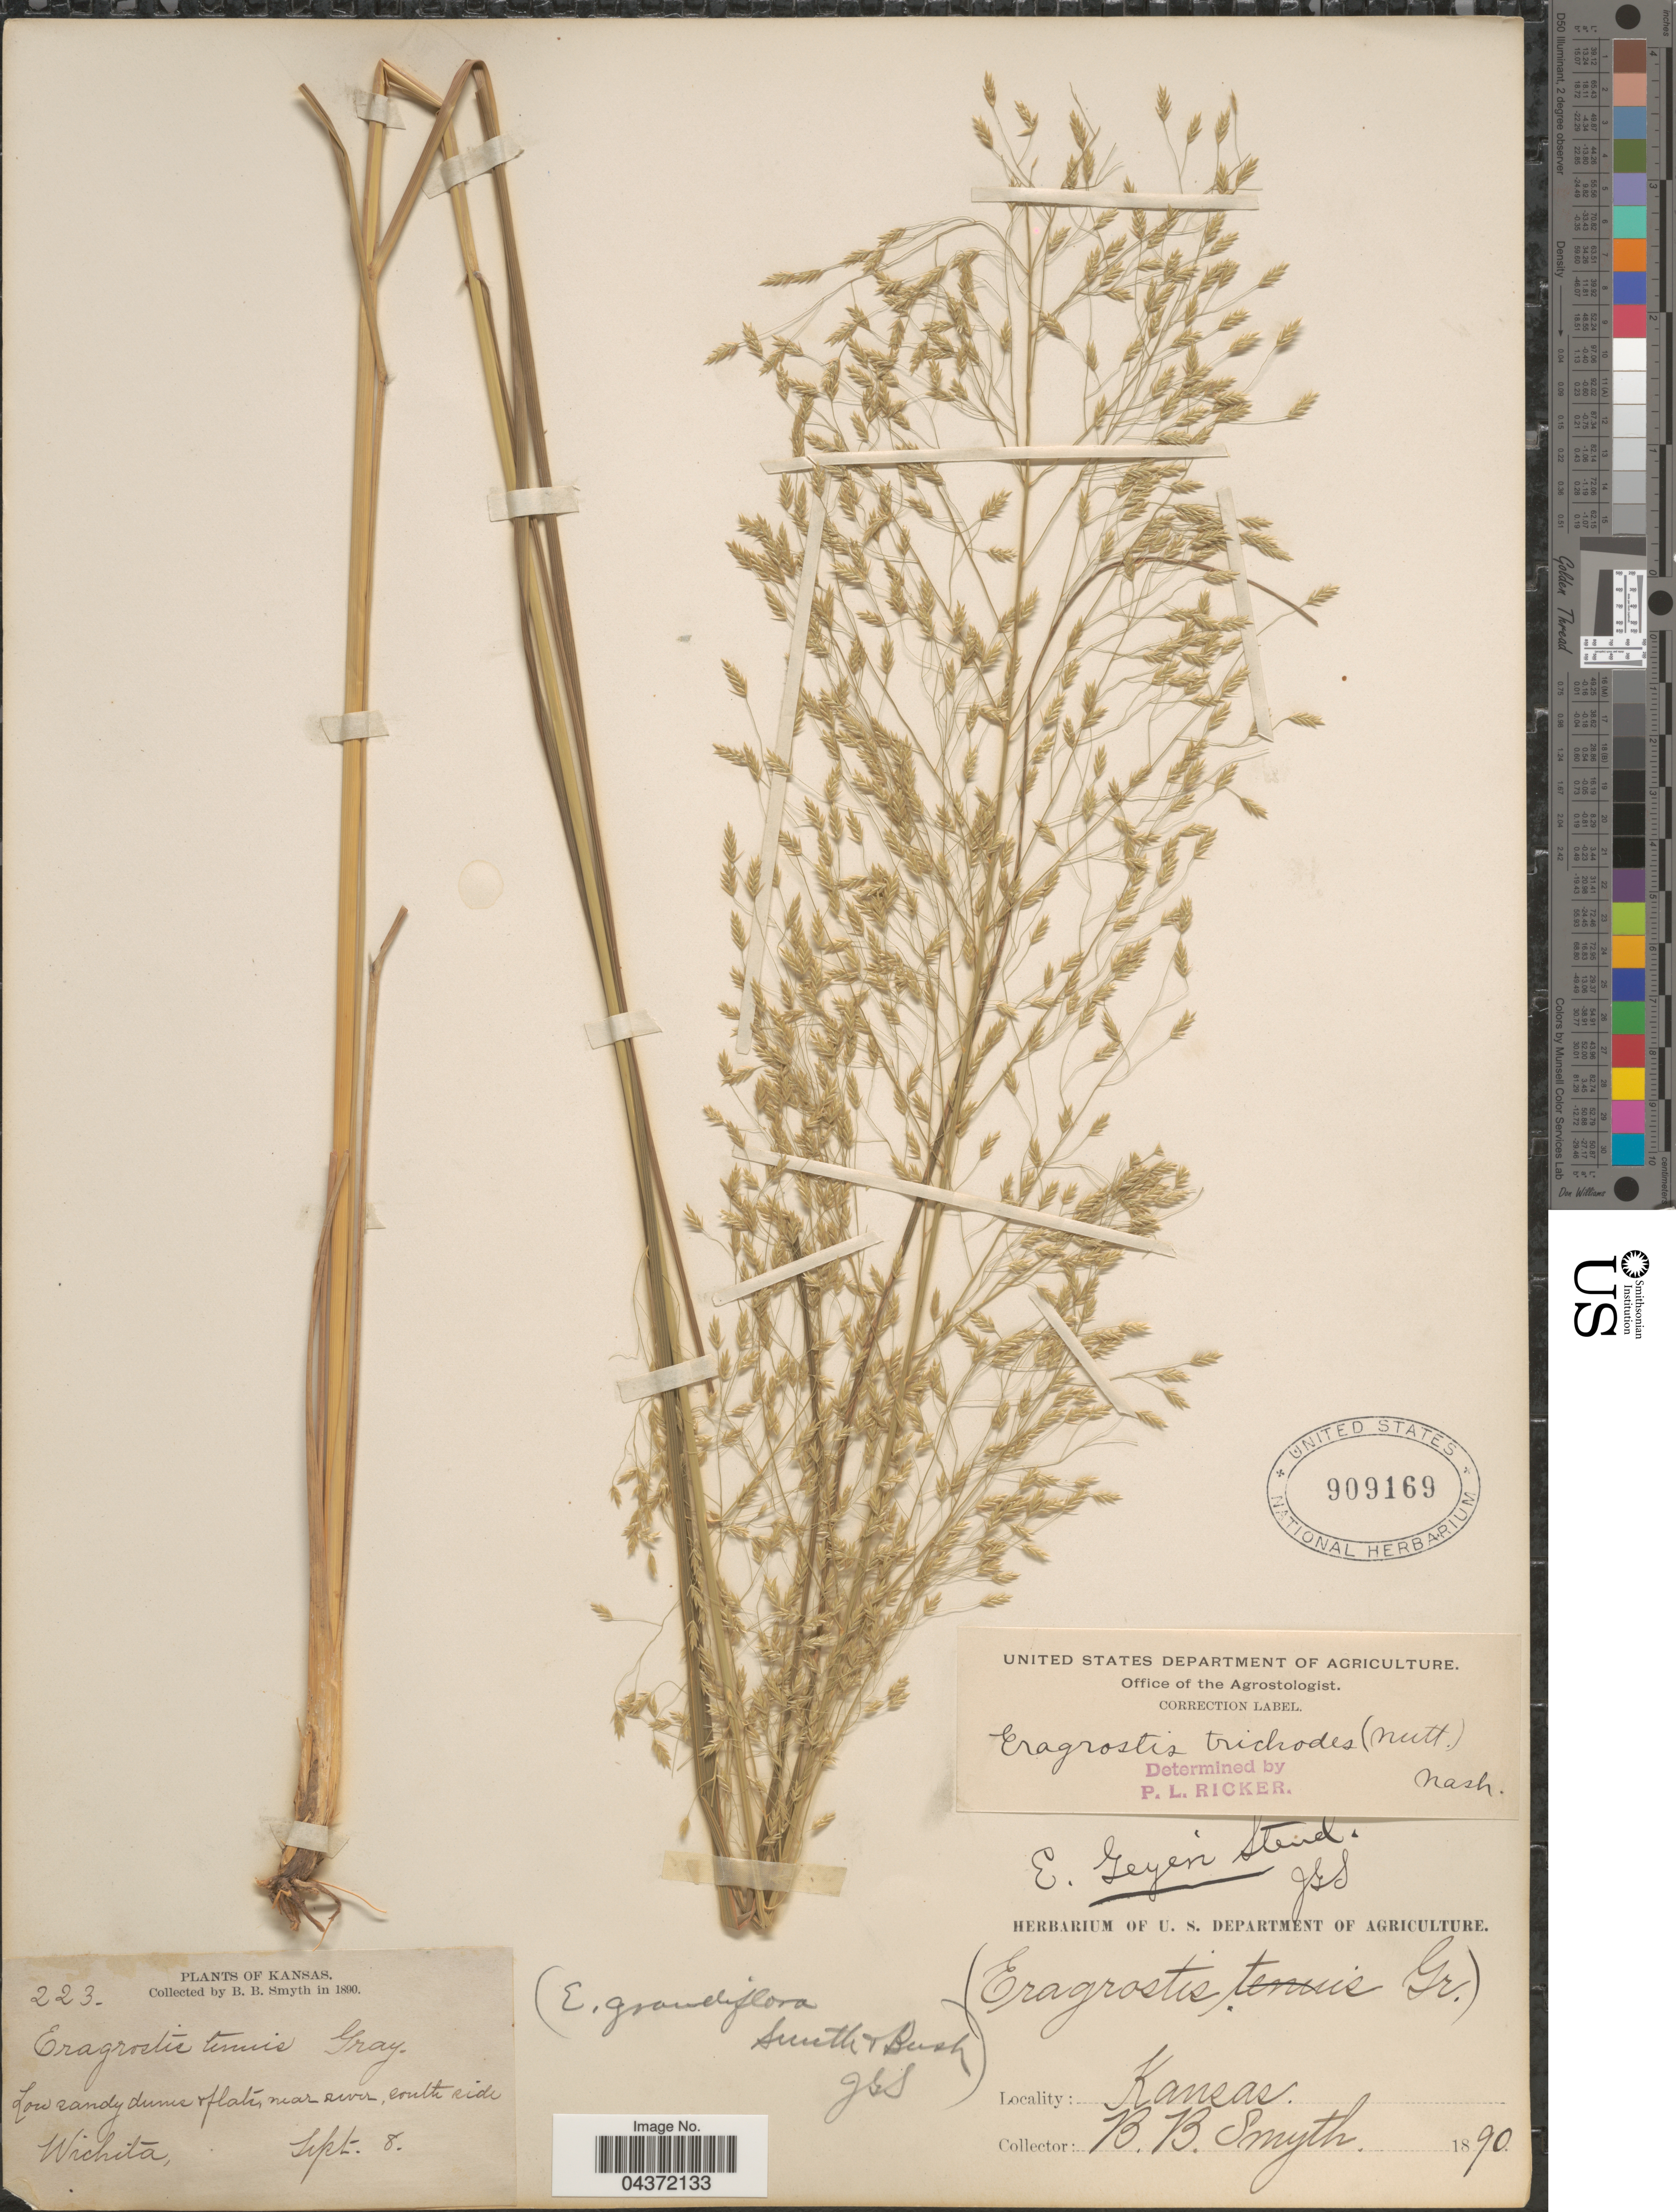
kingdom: Plantae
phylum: Tracheophyta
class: Liliopsida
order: Poales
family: Poaceae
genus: Eragrostis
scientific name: Eragrostis trichodes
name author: (Nutt.) Alph. Wood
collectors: B. Smyth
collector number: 223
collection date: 1890-09-08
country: United States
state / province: Kansas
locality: Low sandy dunes & flats near river, south side. Wichita.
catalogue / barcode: US 909169